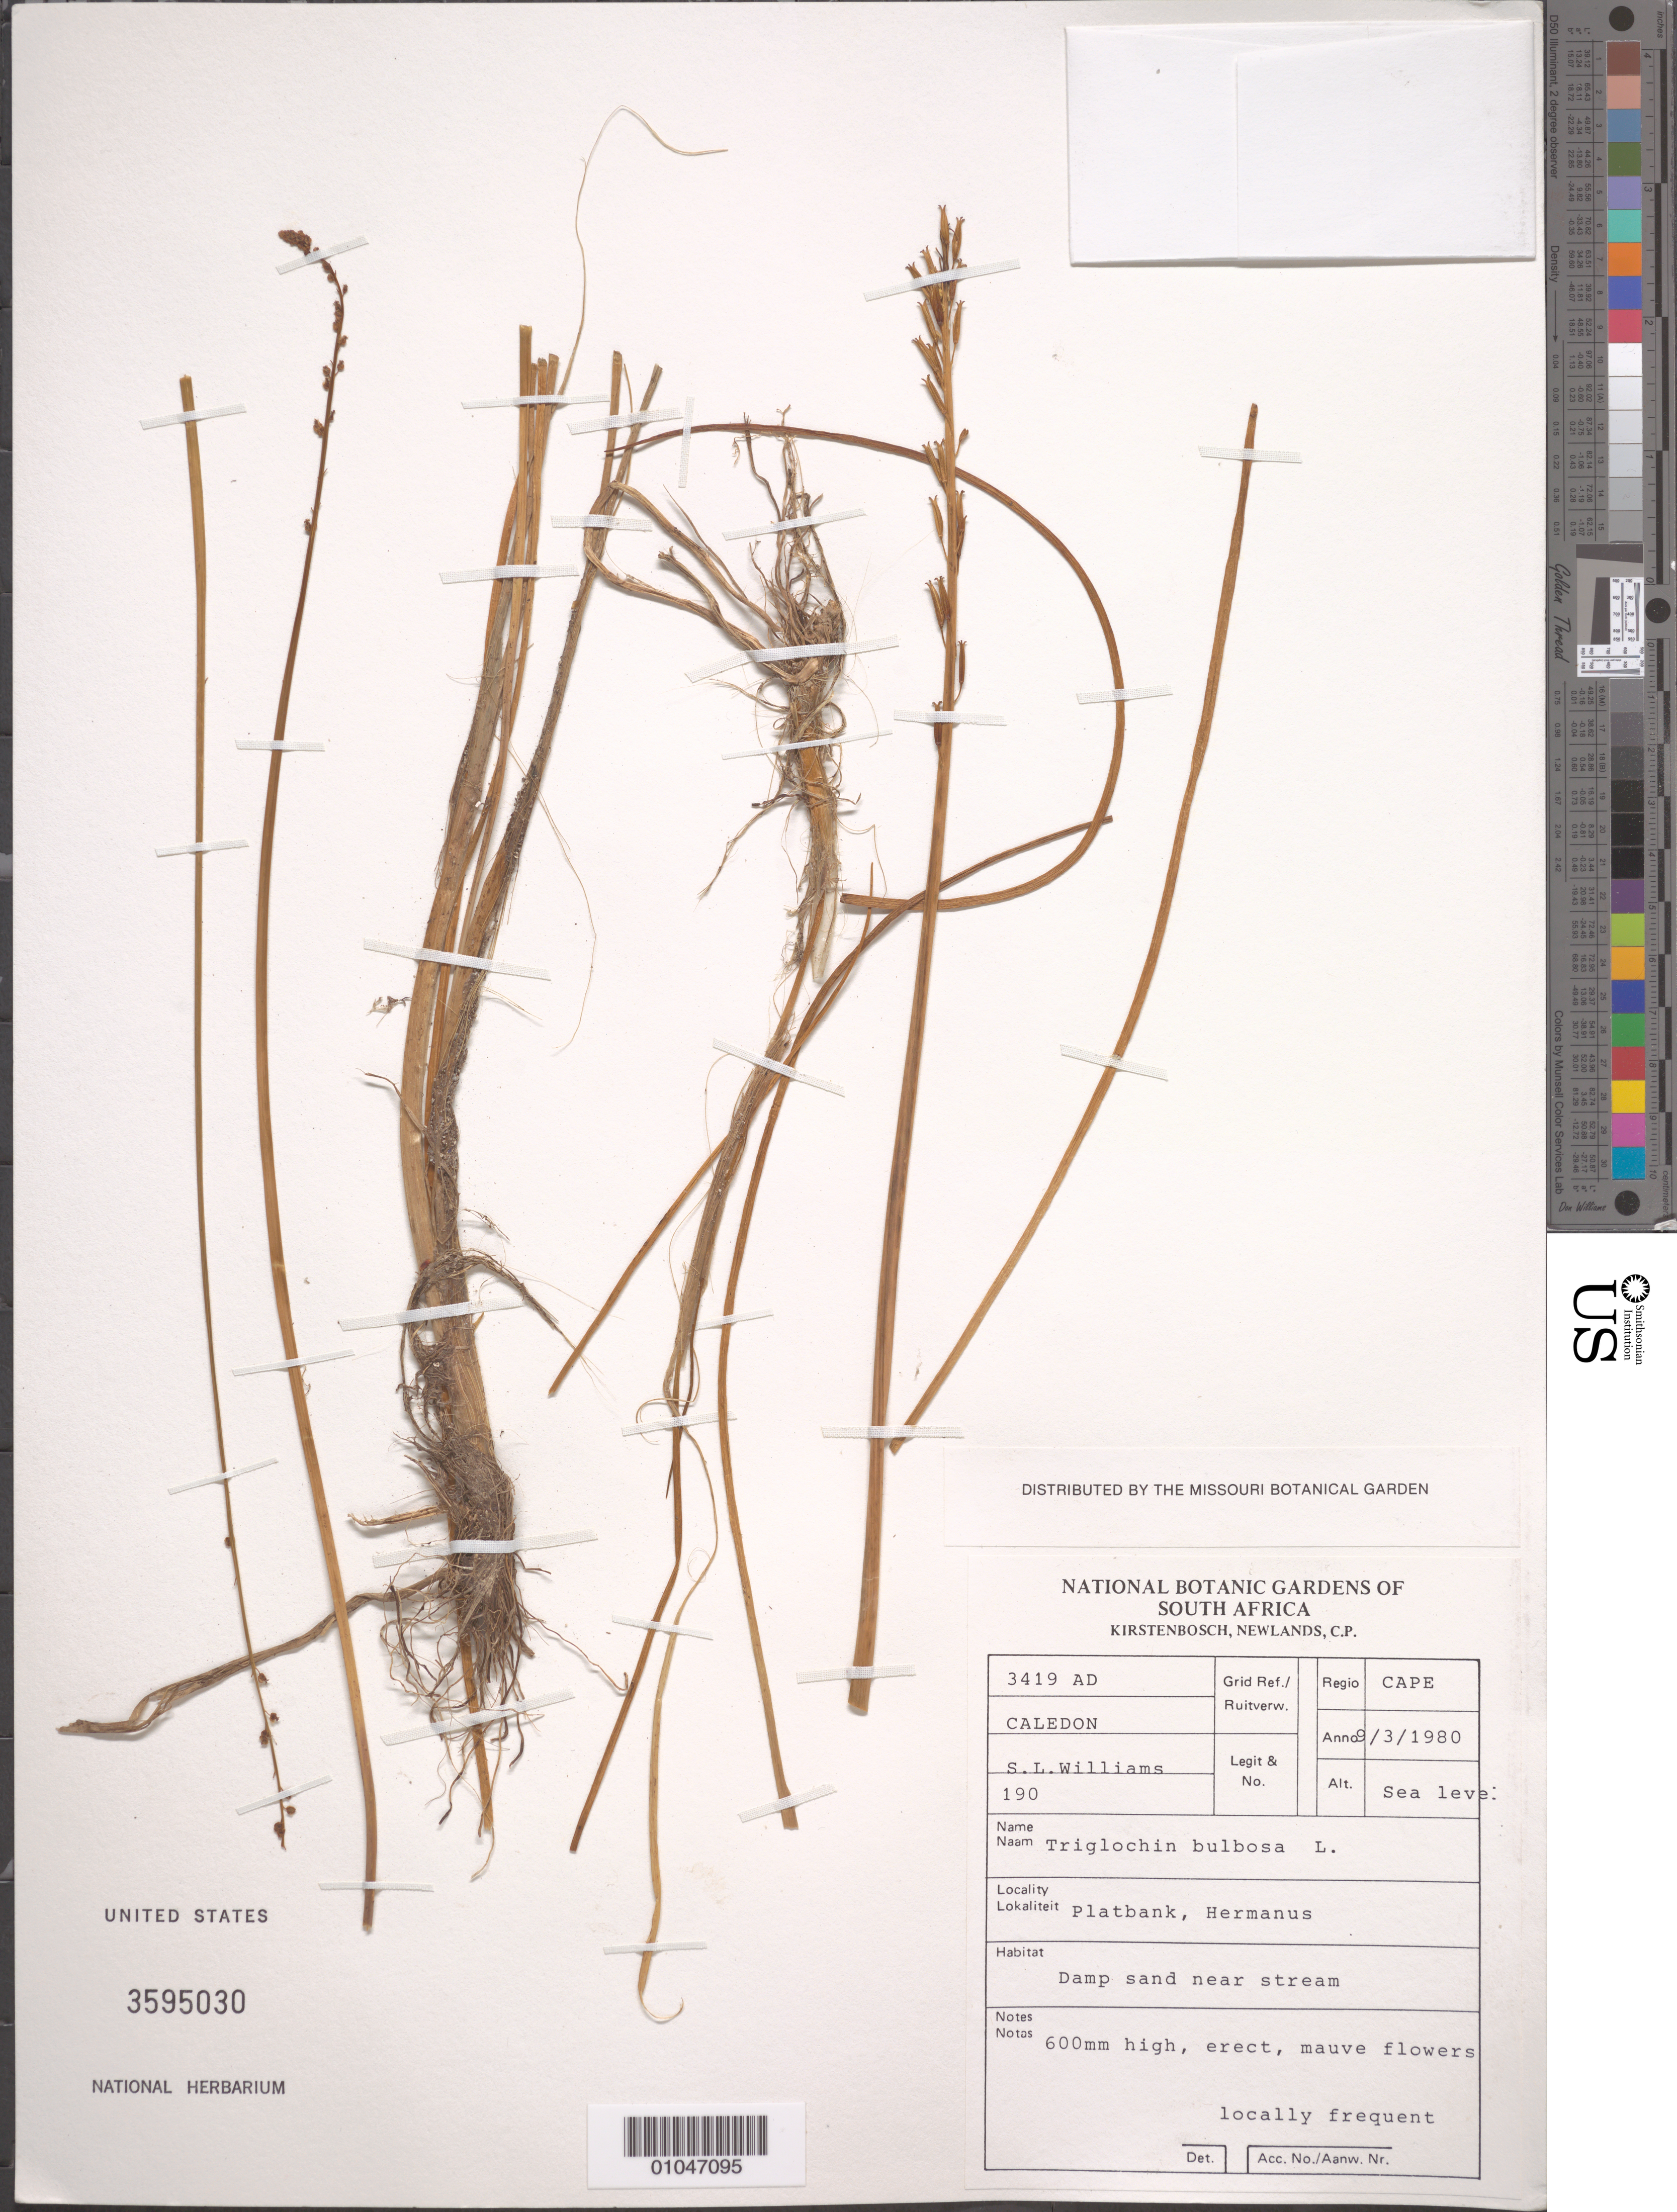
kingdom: Plantae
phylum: Tracheophyta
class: Liliopsida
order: Alismatales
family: Juncaginaceae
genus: Triglochin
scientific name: Triglochin bulbosa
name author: L.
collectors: S. L. Williams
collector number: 190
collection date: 1980-03-09 or 1980-09-03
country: South Africa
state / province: Western Cape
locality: Platbank, Hermanus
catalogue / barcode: US 3595030